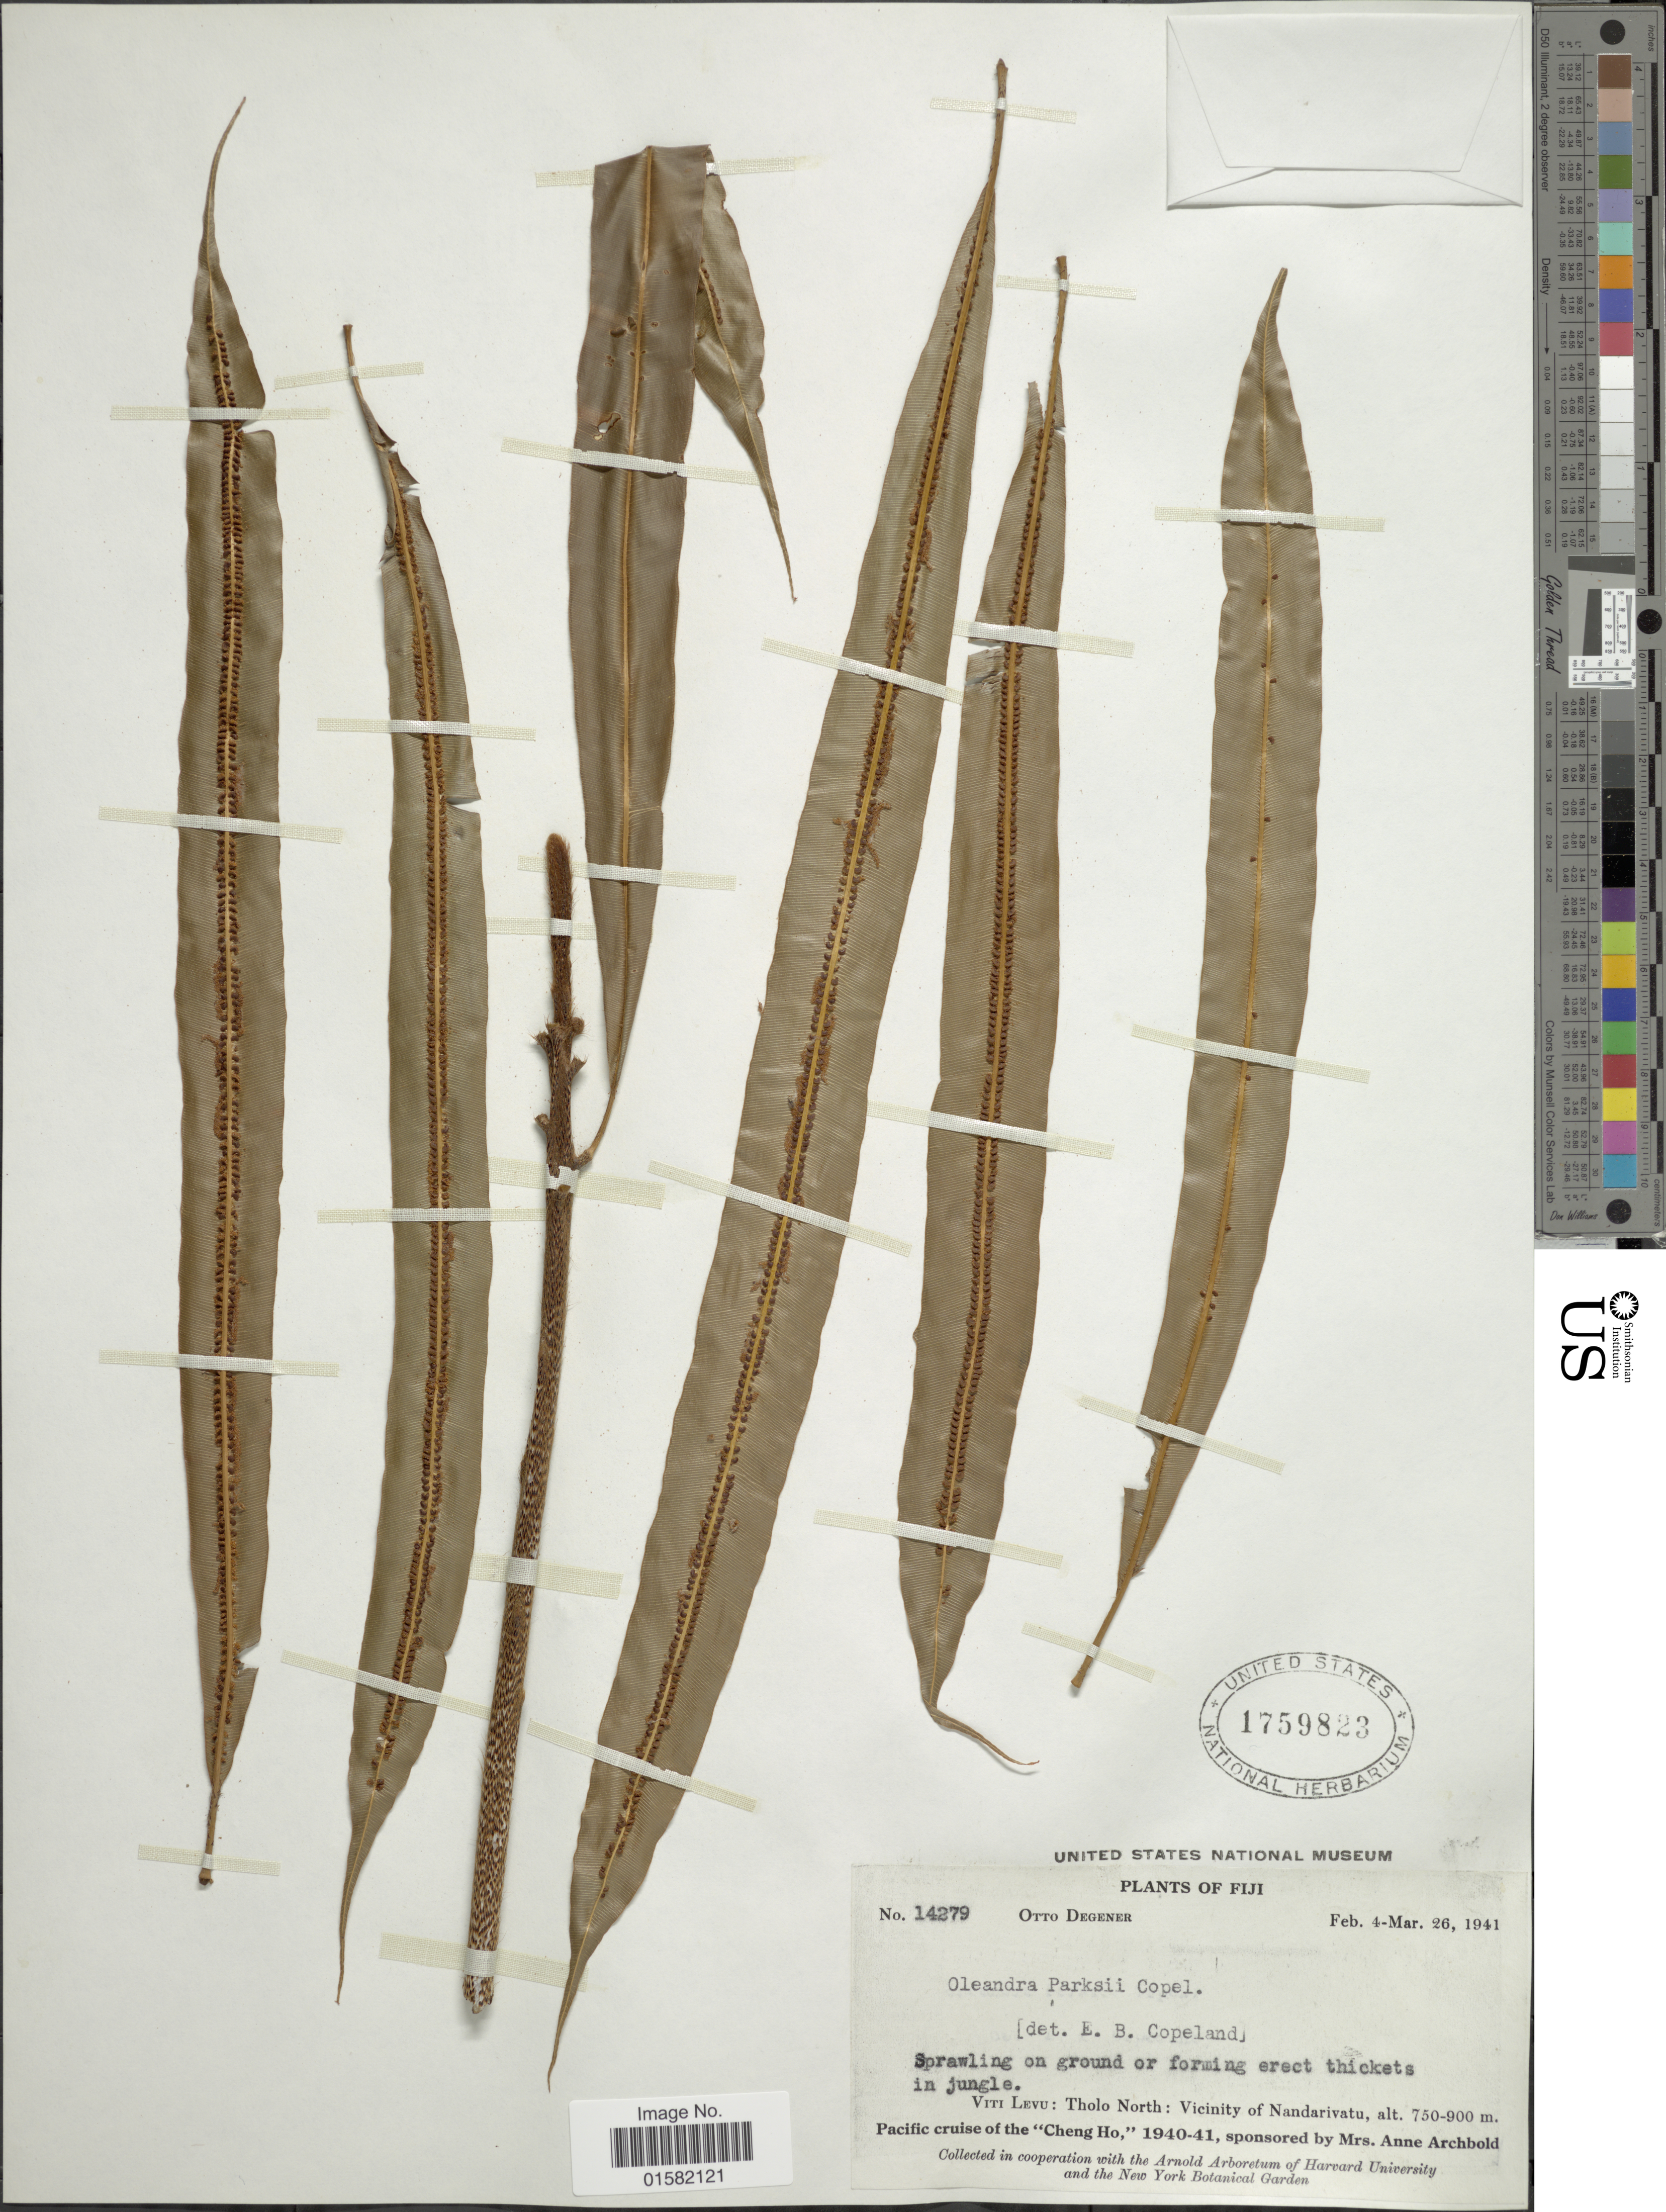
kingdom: Plantae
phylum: Tracheophyta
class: Polypodiopsida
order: Polypodiales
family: Oleandraceae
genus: Oleandra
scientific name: Oleandra parksii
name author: Copel.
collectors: O. Degener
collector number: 14279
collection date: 1941-02-04/1941-03-26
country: Fiji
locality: Fiji, Viti Levu: Tholo North: Vicinity of Nandarivatu.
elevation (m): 750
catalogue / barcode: US 1759823